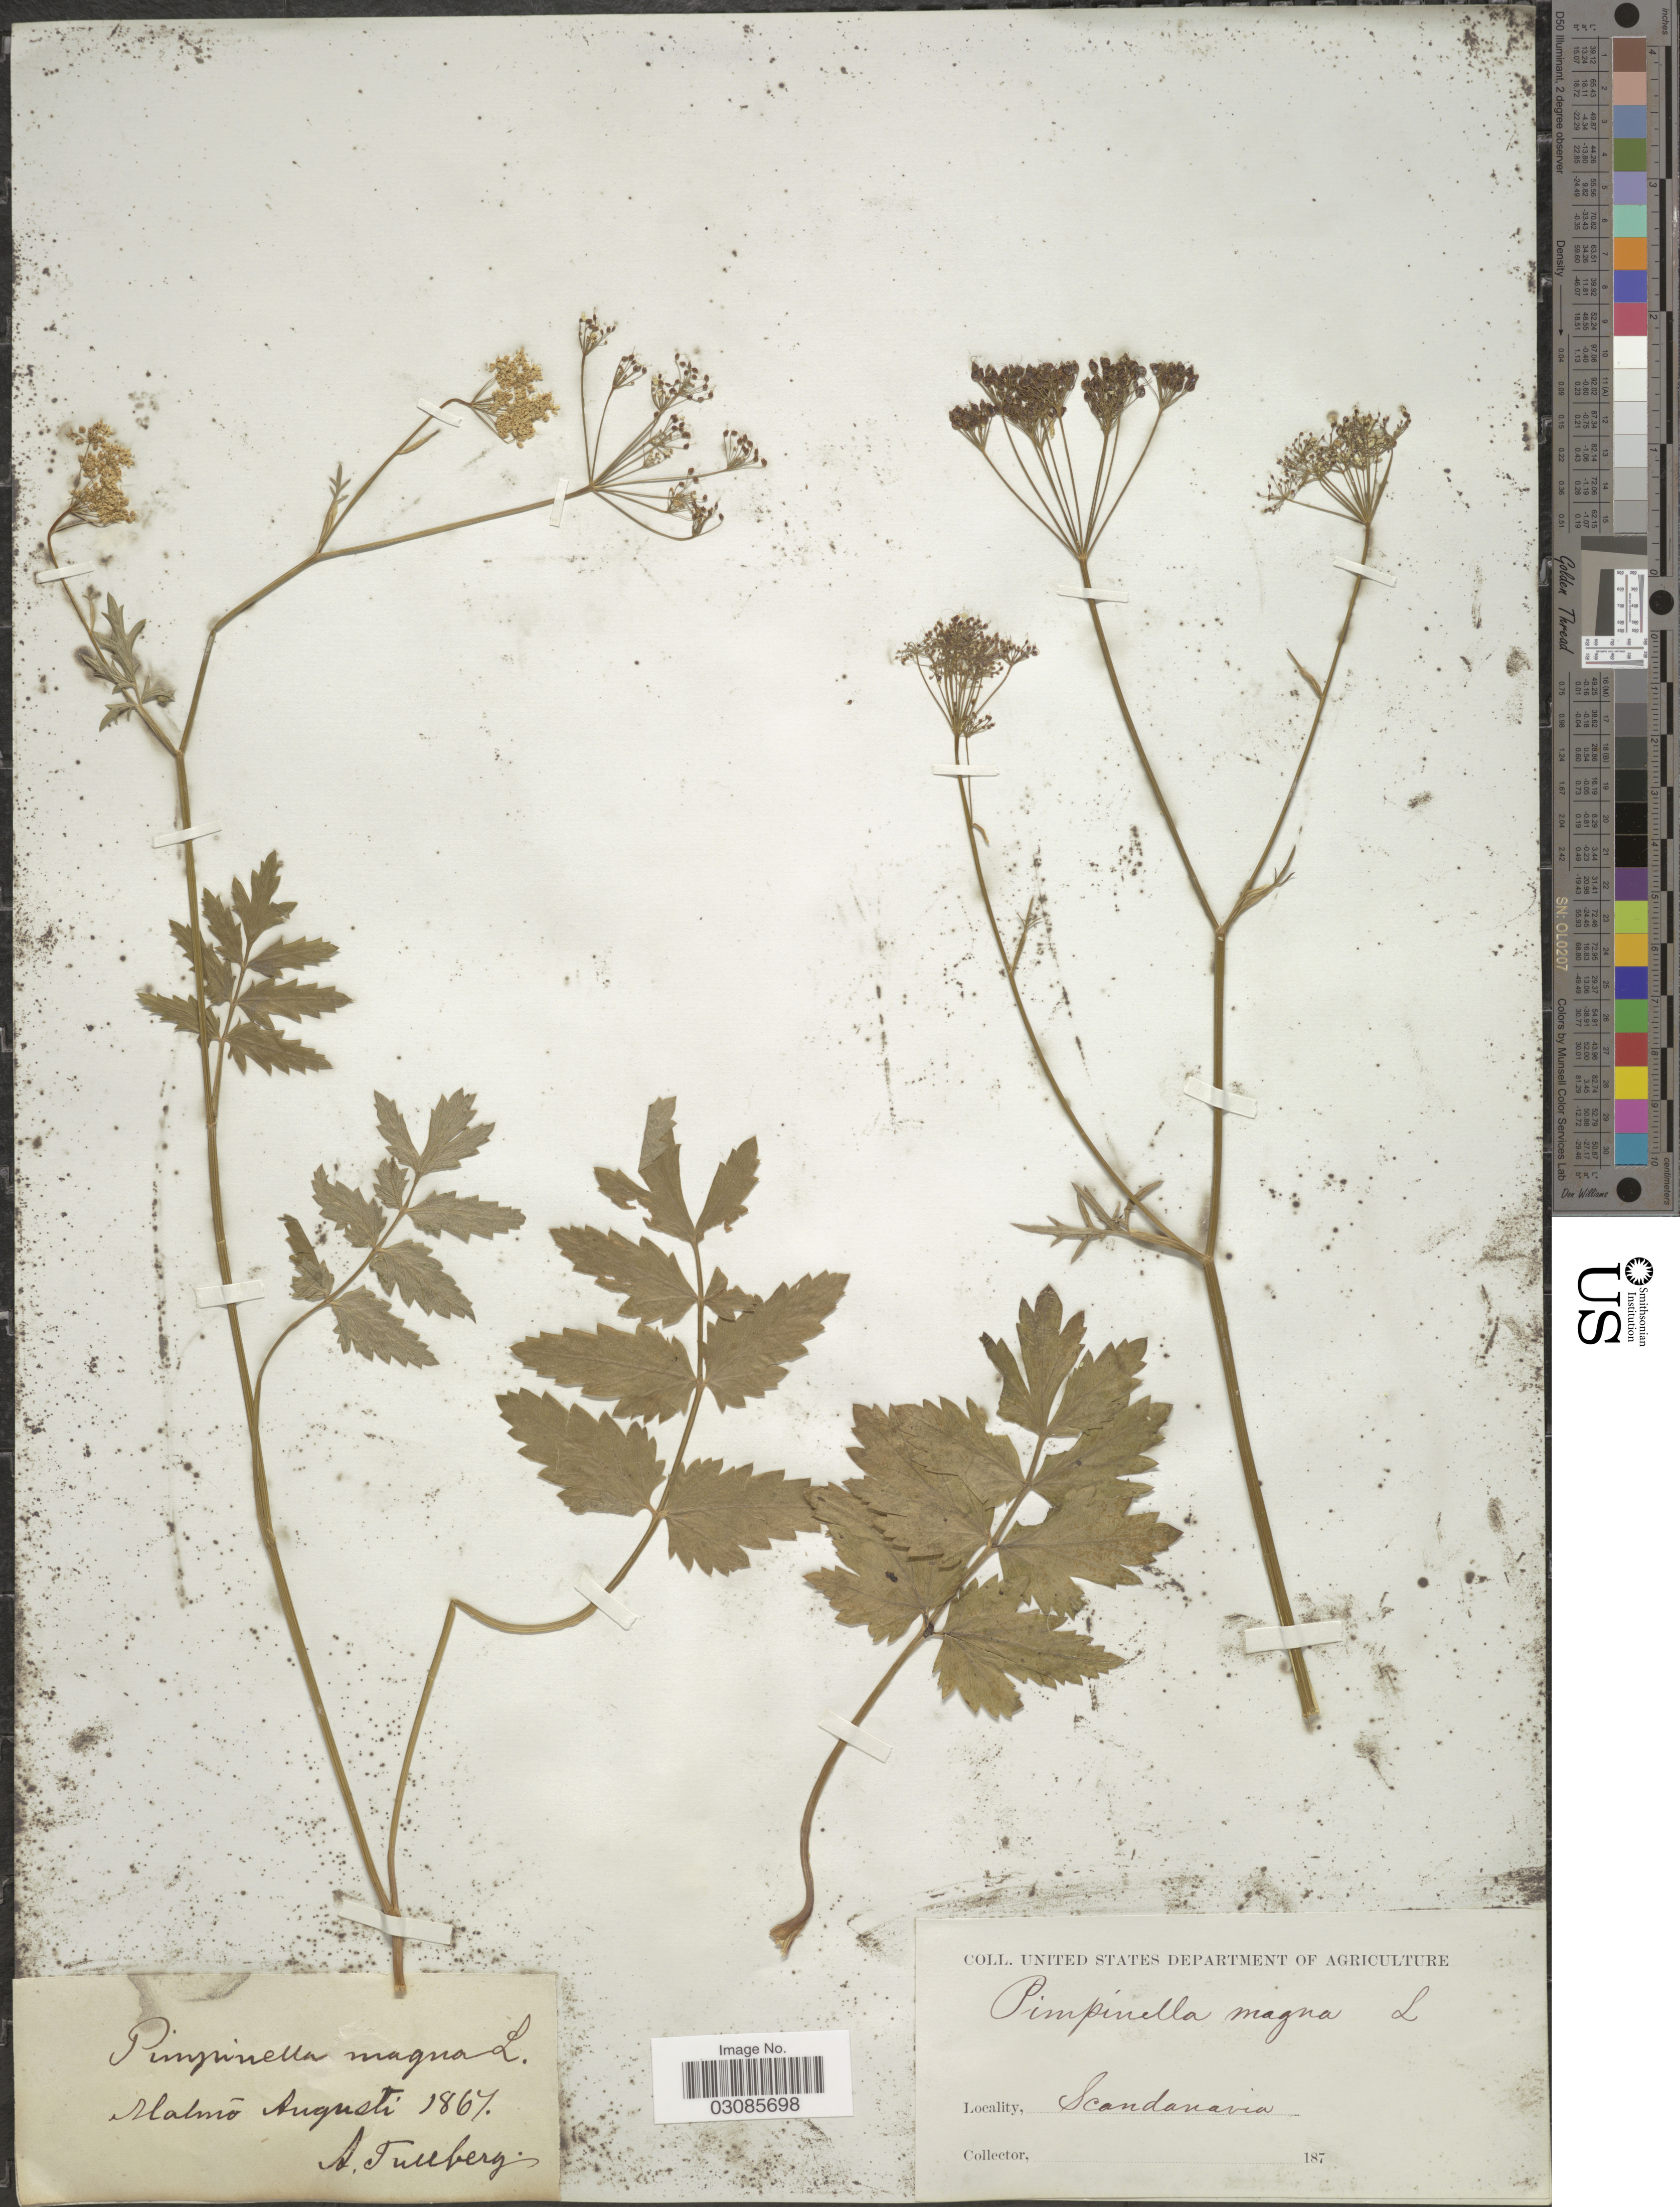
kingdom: Plantae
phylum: Tracheophyta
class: Magnoliopsida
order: Apiales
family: Apiaceae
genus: Pimpinella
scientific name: Pimpinella magna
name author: L.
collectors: A. Tullberg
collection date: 1867-08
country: Sweden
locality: Scandanavia. Malmó.